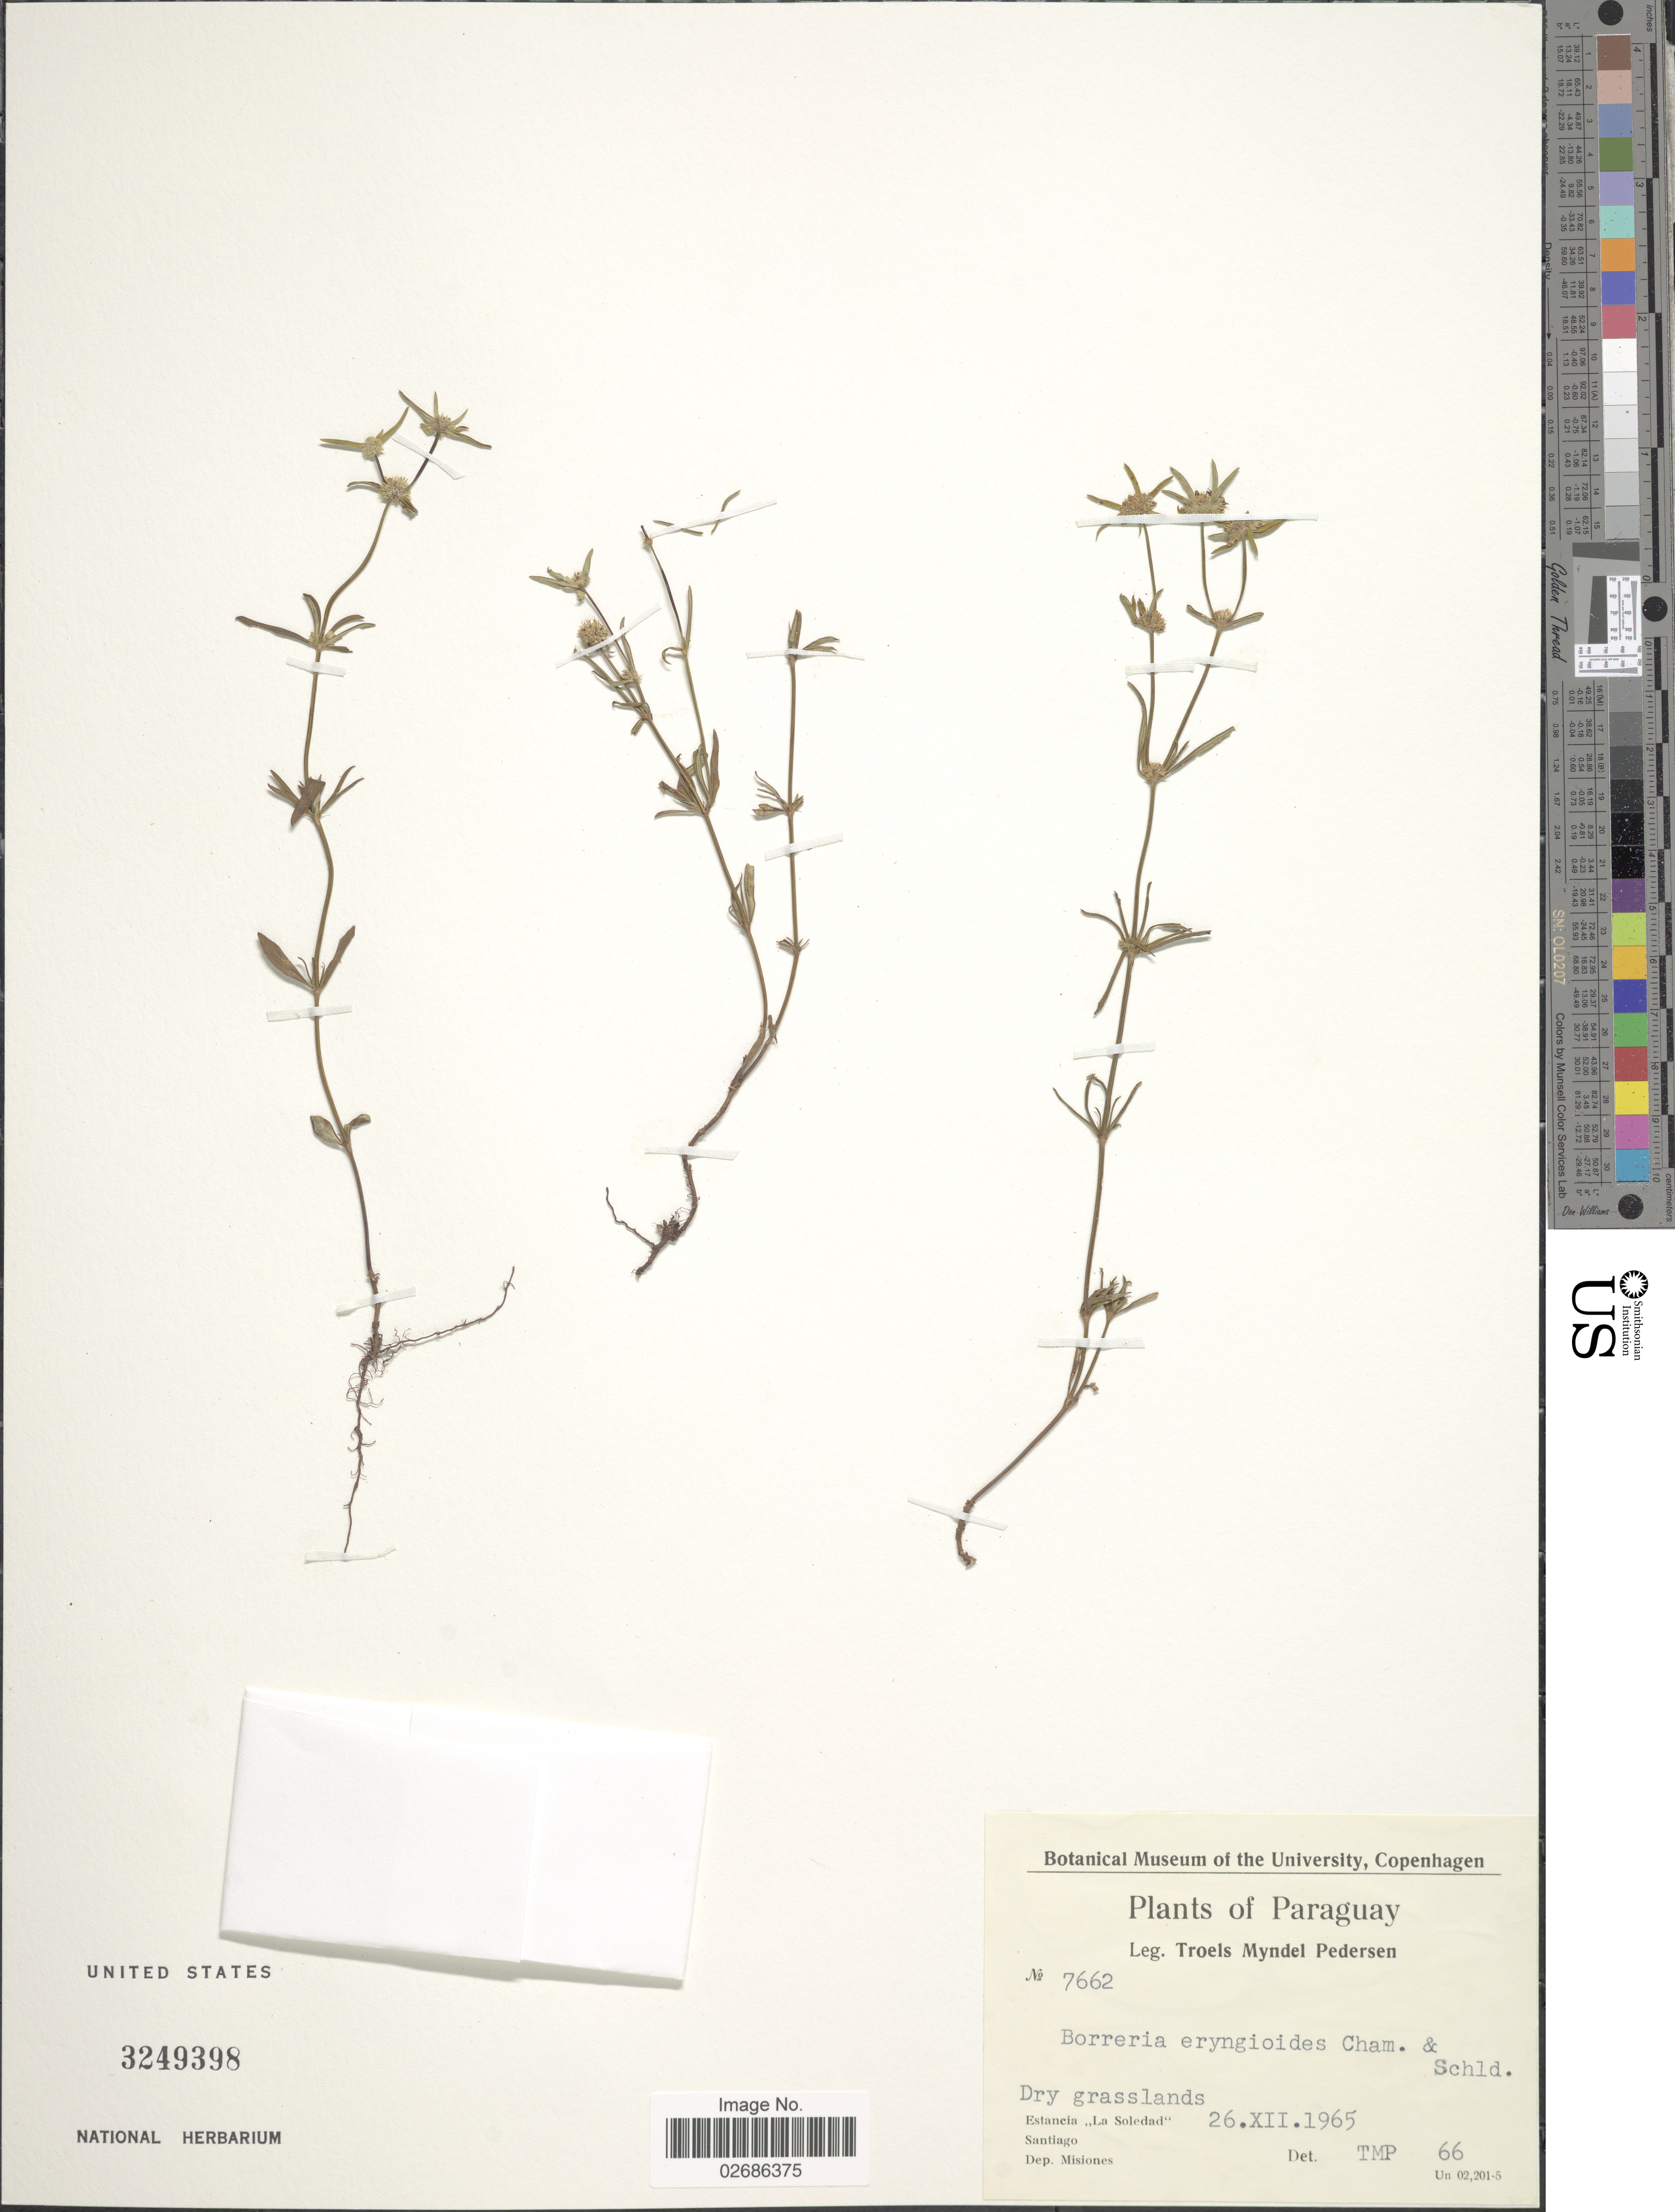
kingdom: Plantae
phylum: Tracheophyta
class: Magnoliopsida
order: Gentianales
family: Rubiaceae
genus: Borreria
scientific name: Borreria eryngioides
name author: Cham. & Schltdl.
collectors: T. Pederson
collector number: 7662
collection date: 1965-12-26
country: Paraguay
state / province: Misiones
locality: Estancia La Soledad, Santiago, Dep. Misiones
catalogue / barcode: US 3249398